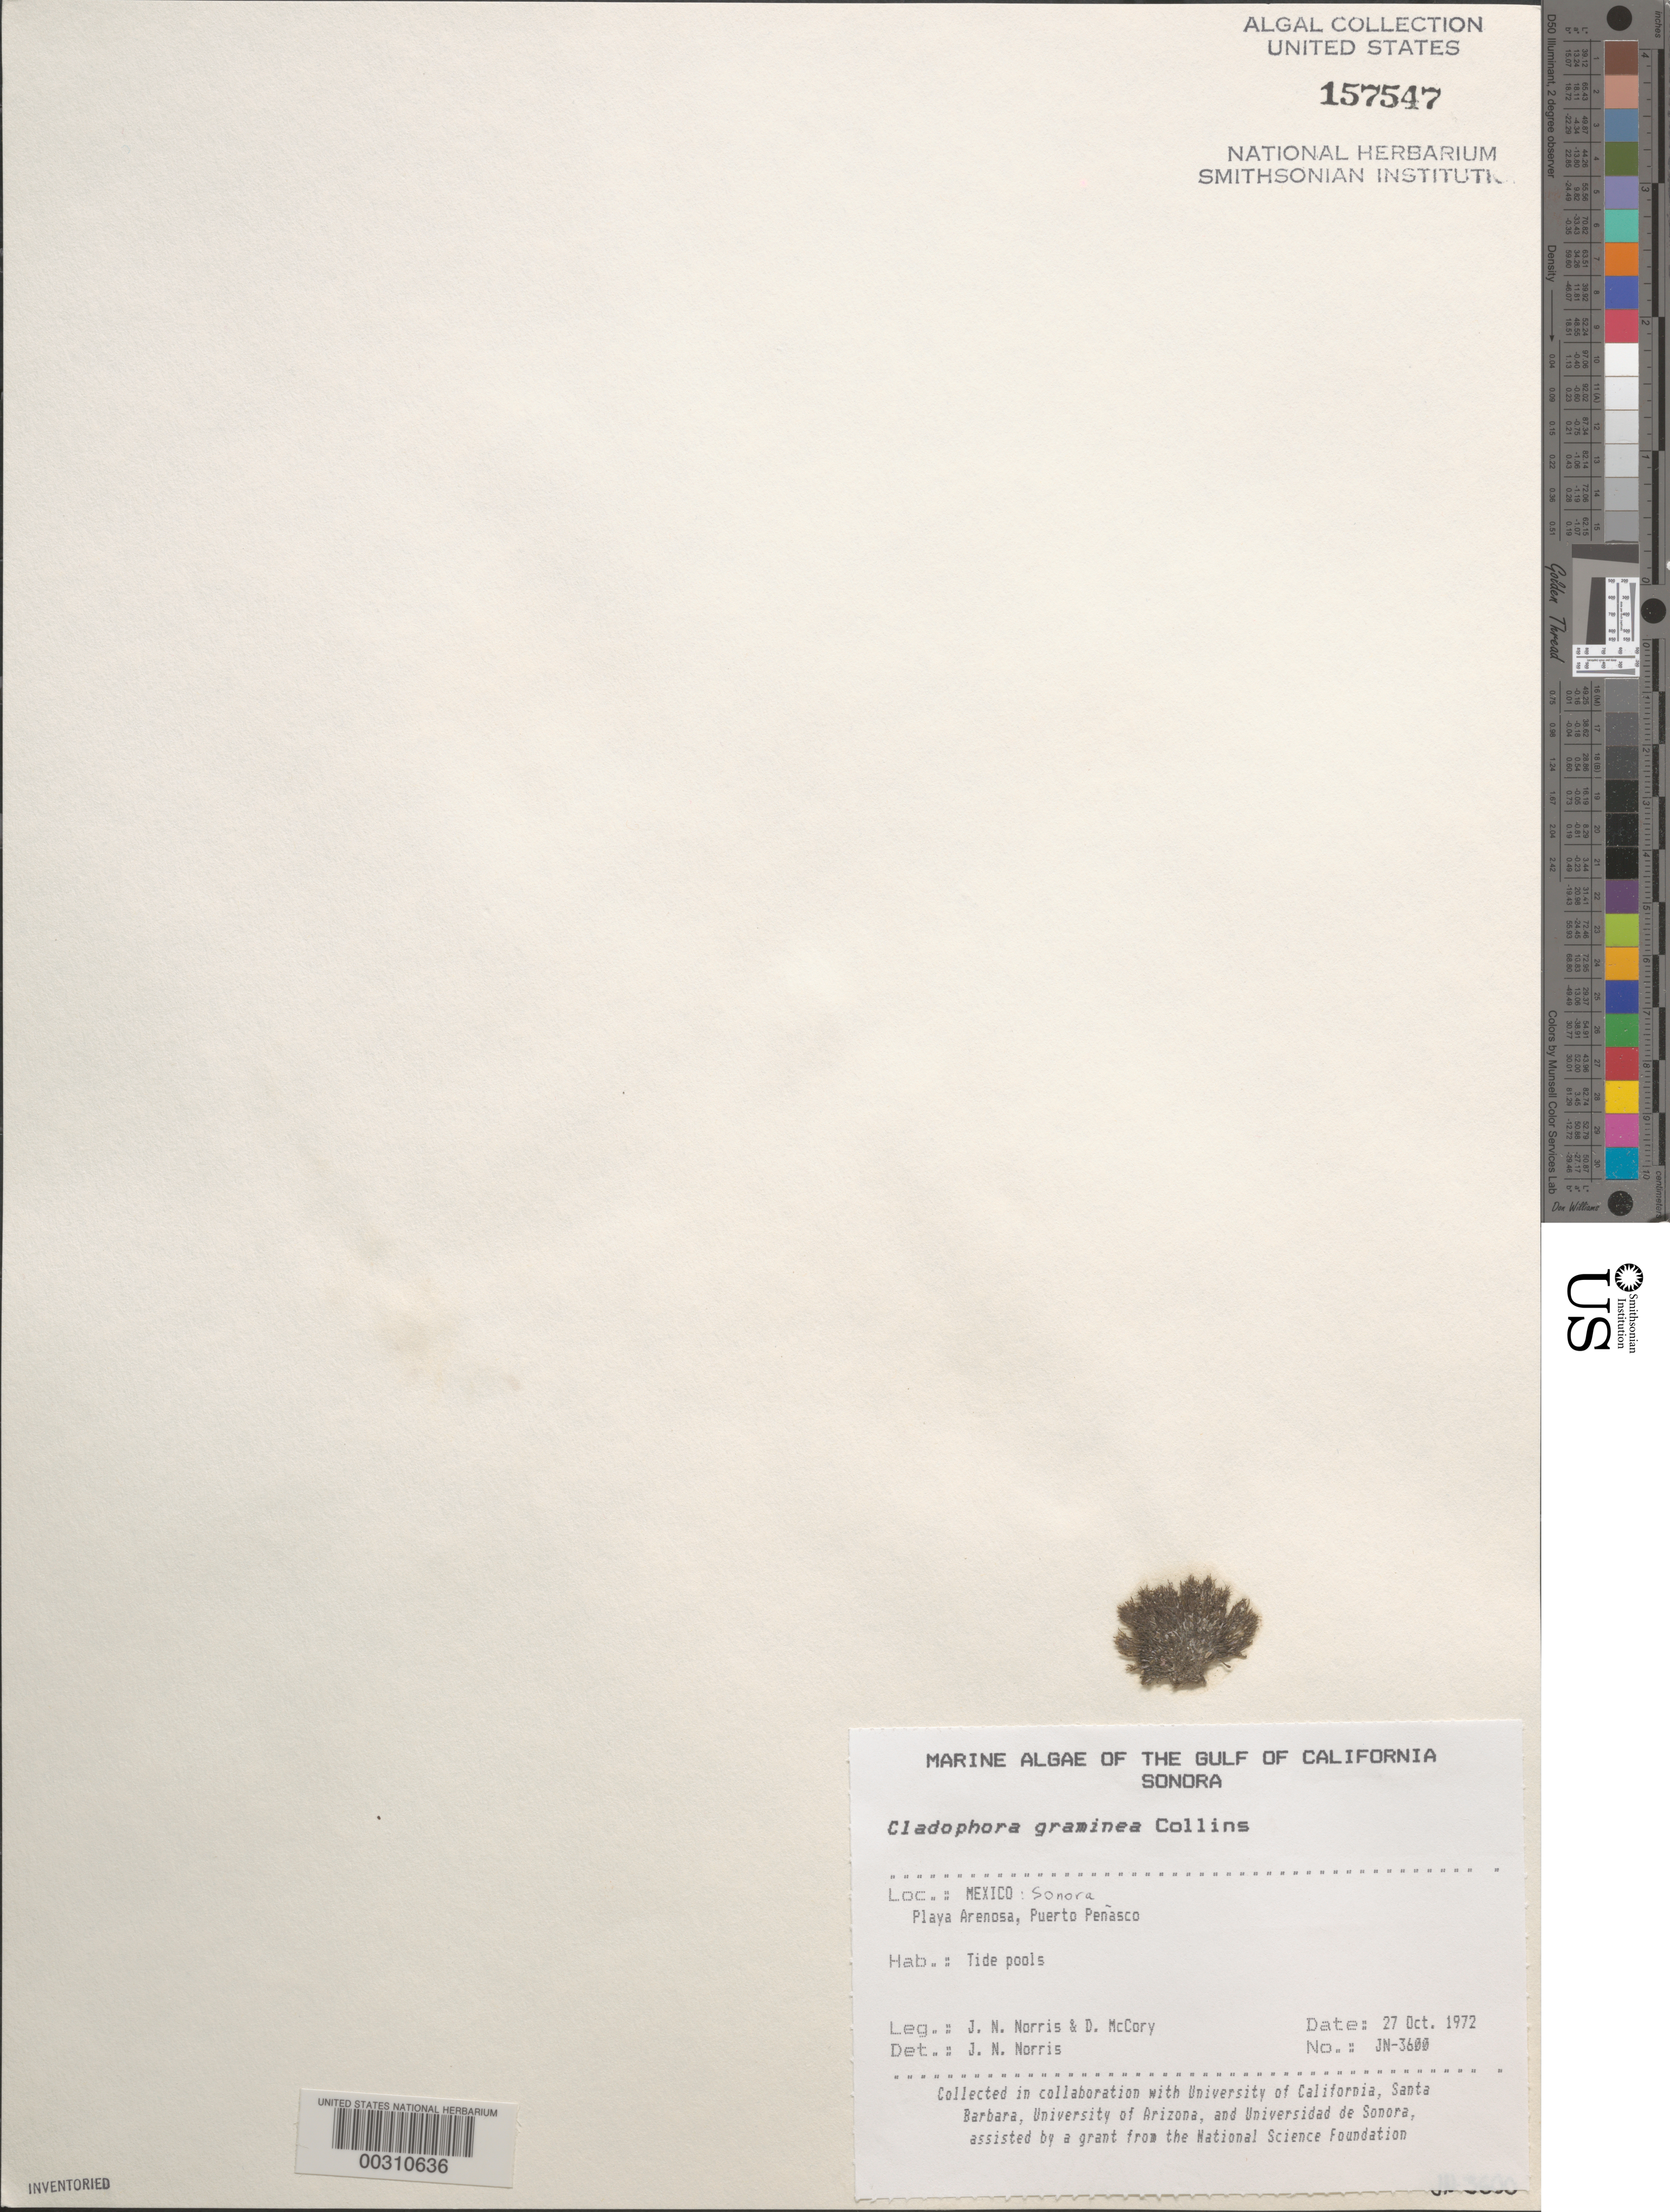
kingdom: Plantae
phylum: Chlorophyta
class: Ulvophyceae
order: Cladophorales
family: Cladophoraceae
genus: Cladophora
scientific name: Cladophora graminea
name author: Collins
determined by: Norris, James N.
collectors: J. N. Norris & D. McCory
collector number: JN-3600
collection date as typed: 27 Oct 1972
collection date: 1972-10-27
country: Mexico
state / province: Sonora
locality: Playa Arenosa, Puerto Penasco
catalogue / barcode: US 157547